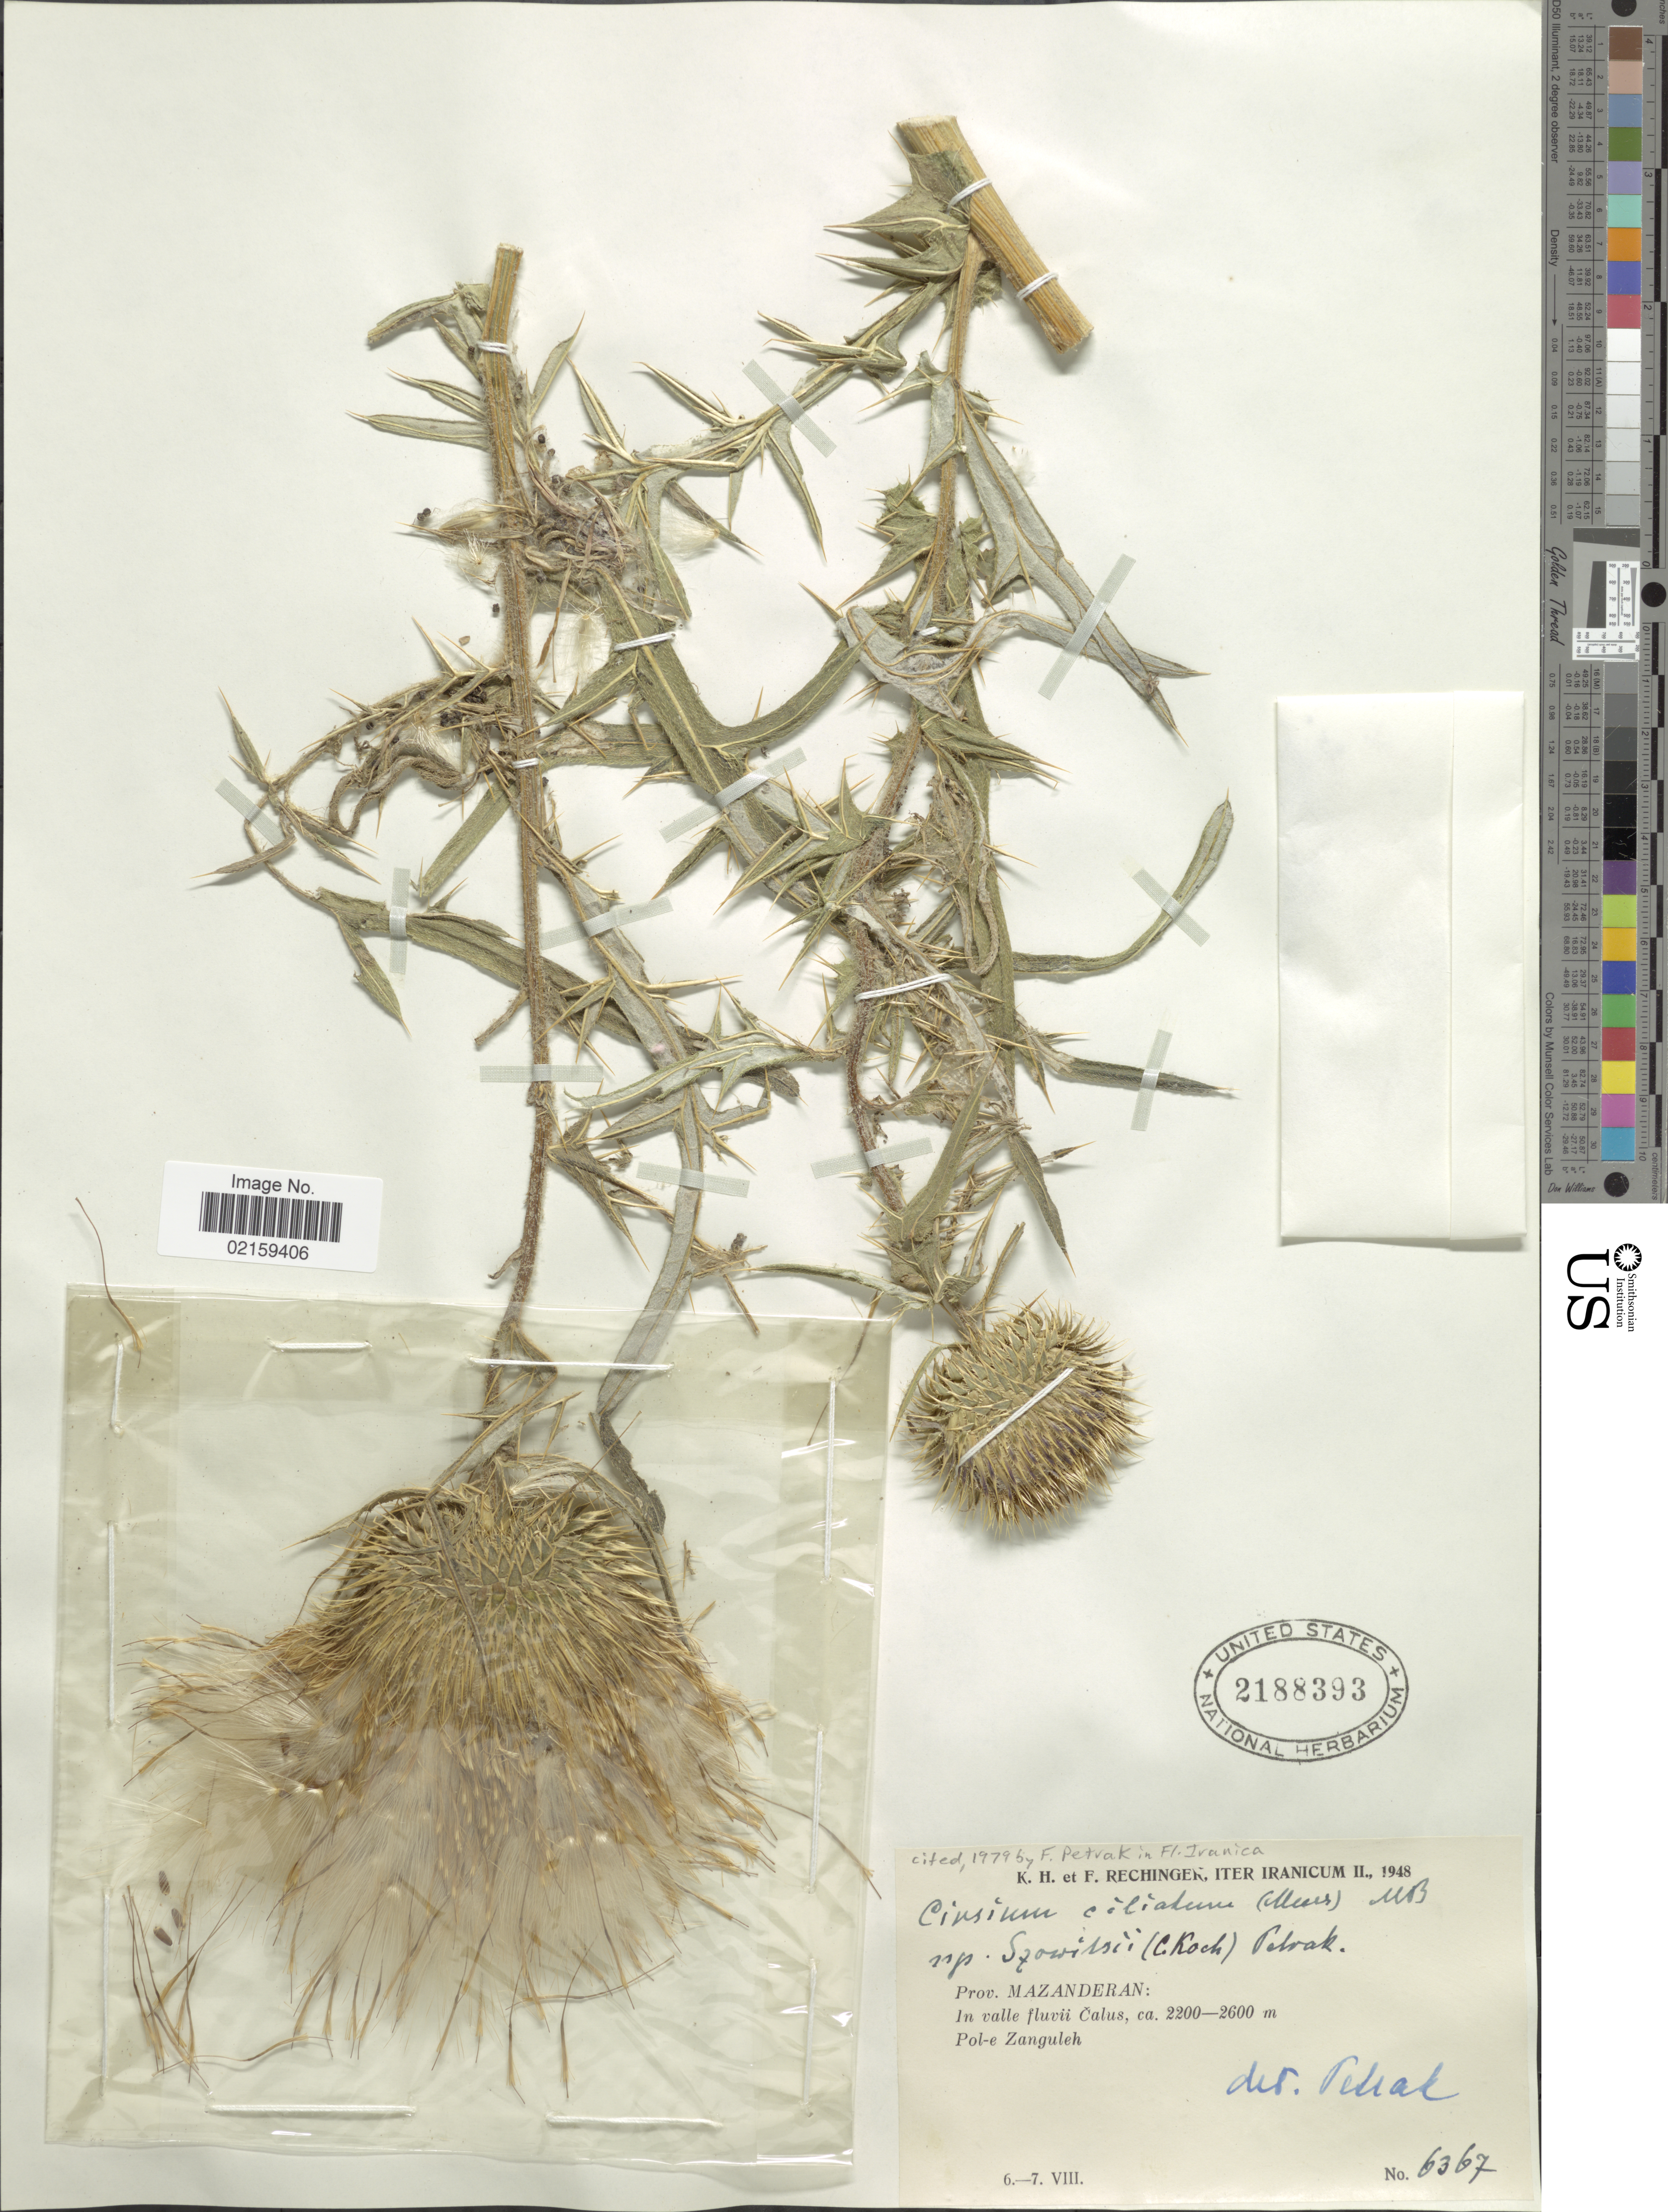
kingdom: Plantae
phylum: Tracheophyta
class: Magnoliopsida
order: Asterales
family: Asteraceae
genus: Cirsium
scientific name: Cirsium ciliatum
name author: (Murray) Moench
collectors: K. H. Rechinger & F. Rechinger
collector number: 6367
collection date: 1948-08-06/1948-08-07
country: Iran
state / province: Mazandaran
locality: Prov. Mazanderan: In valle fluvii Calus. Pol-e Zanguleh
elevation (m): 2200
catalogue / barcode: US 2188393